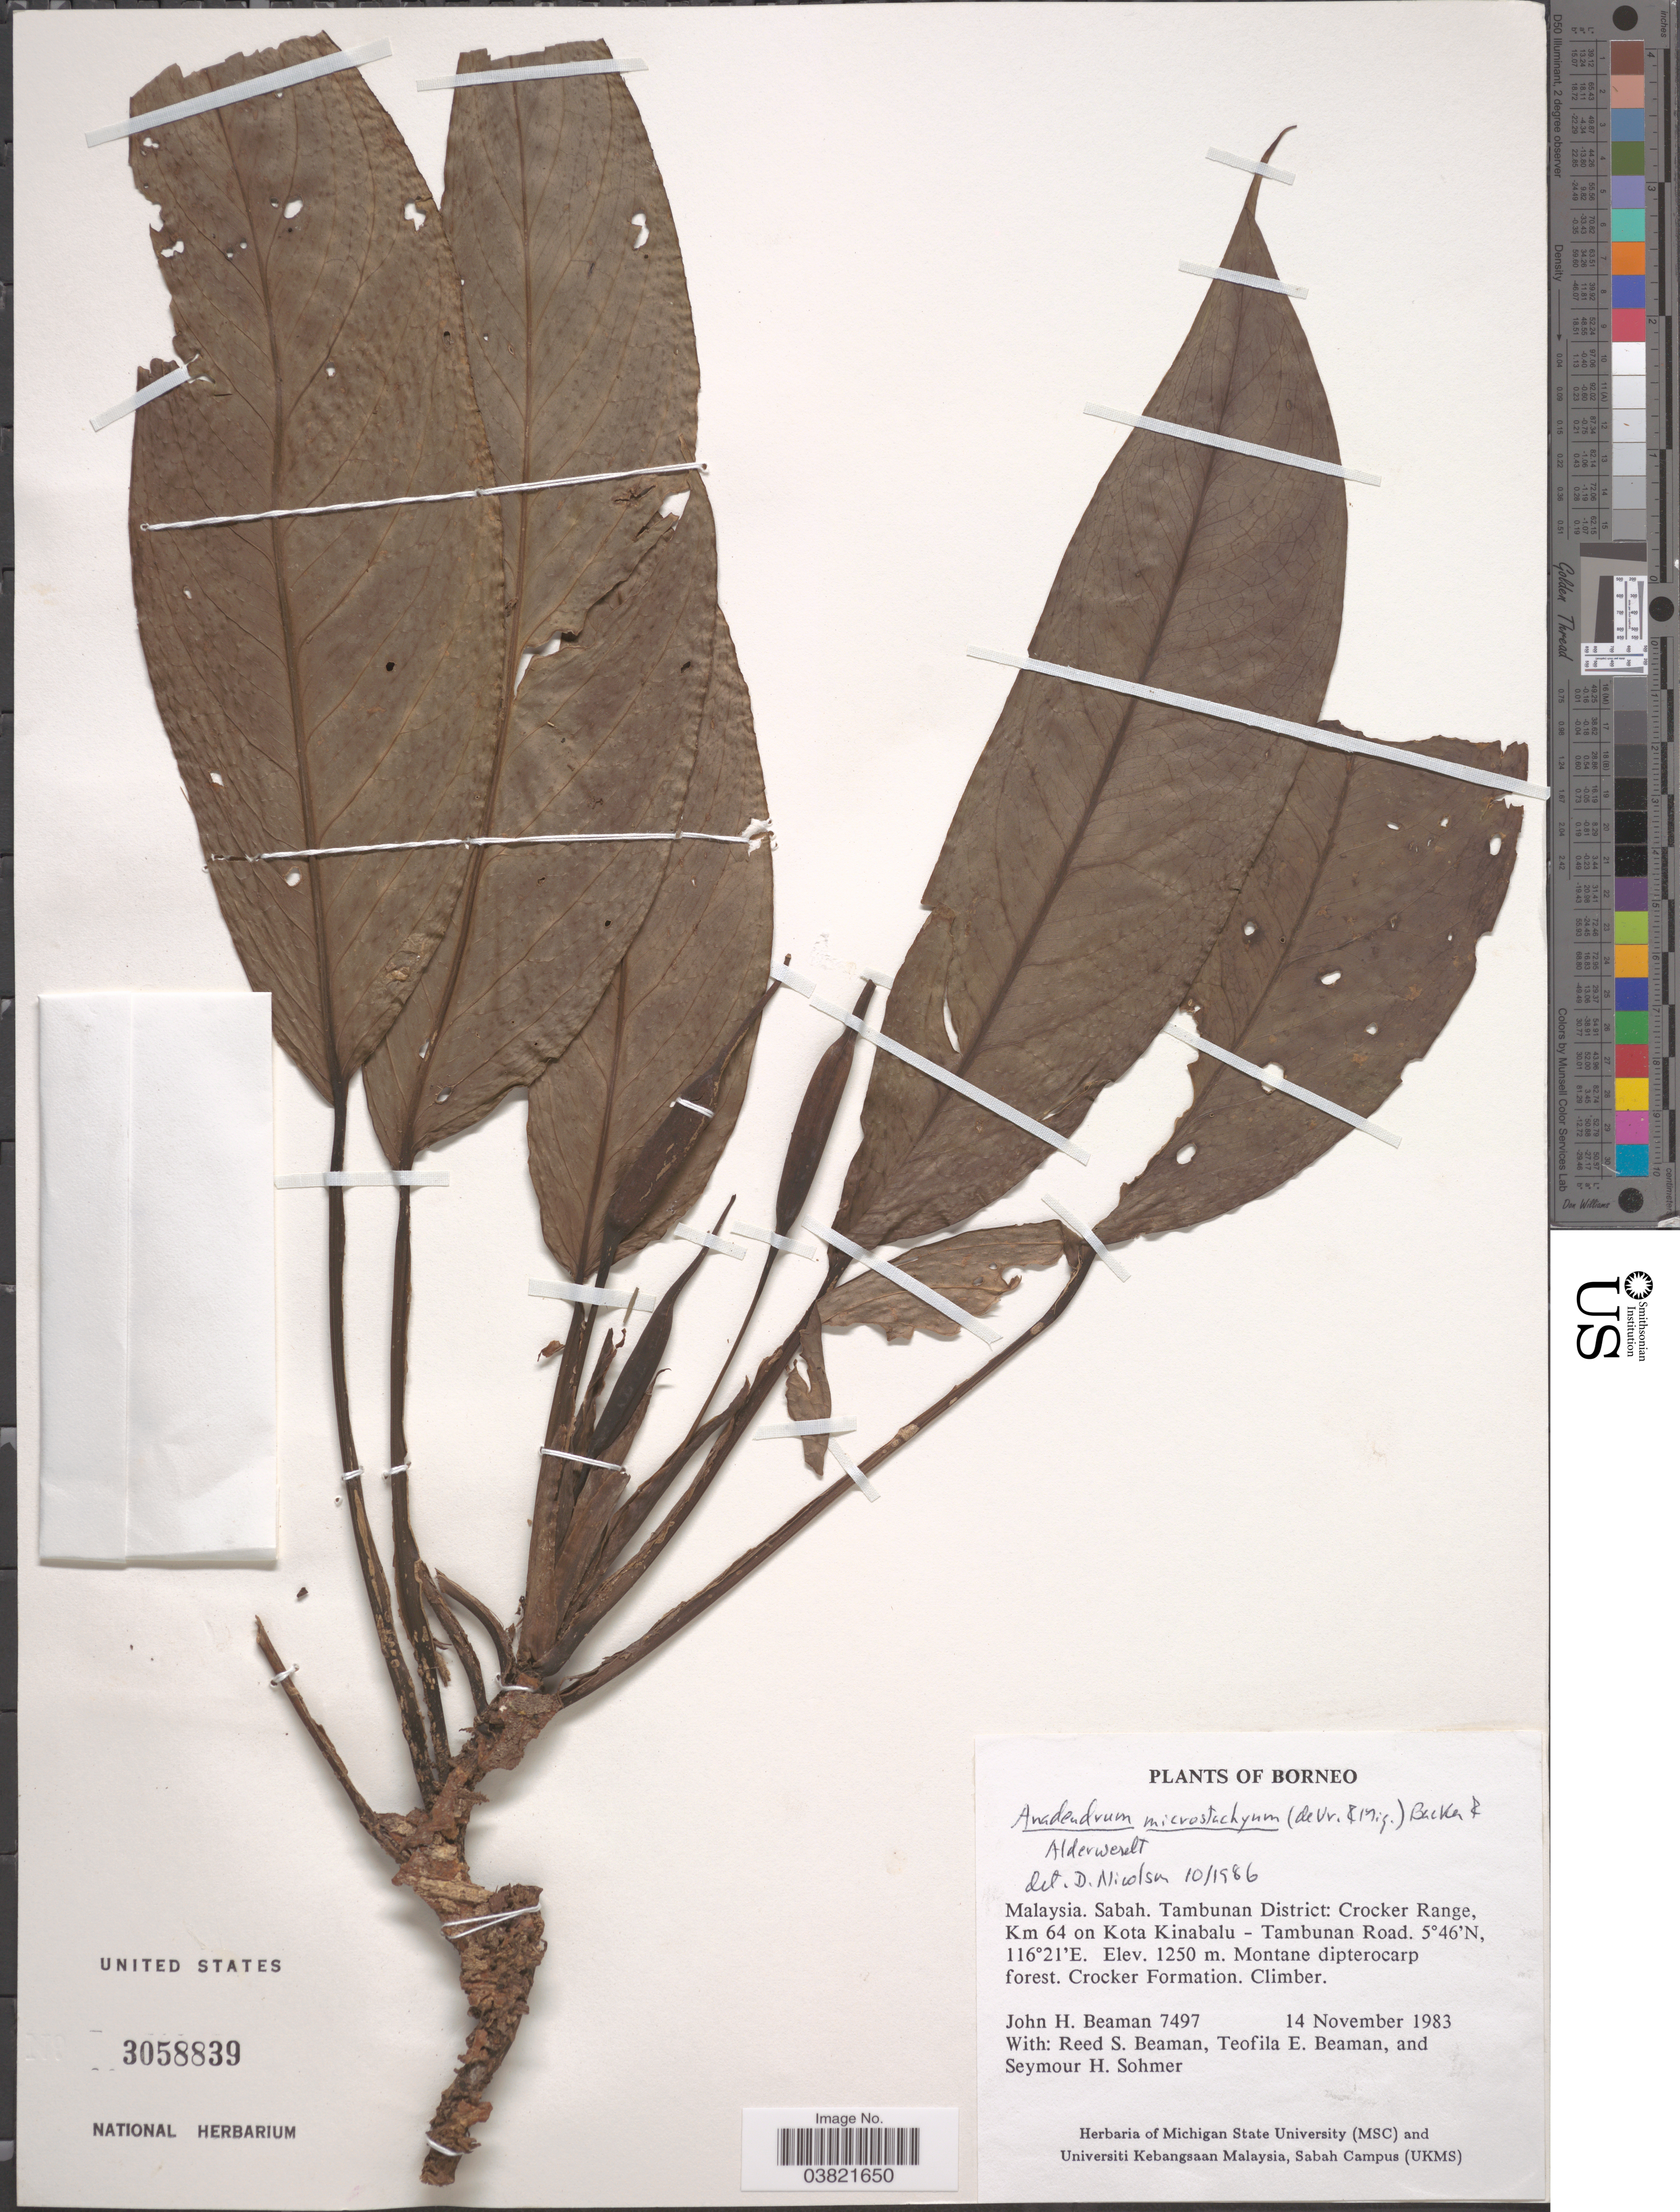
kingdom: Plantae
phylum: Tracheophyta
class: Liliopsida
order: Alismatales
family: Araceae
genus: Anadendrum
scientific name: Anadendrum microstachyum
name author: (de Vriese & Miq.) Backer & Alderw.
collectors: J. H. Beaman, R. S. Beaman, T. E. Beaman & S. H. Sohmer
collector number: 7497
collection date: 1983-11-14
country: Malaysia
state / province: Sabah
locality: Borneo. Tambunan District: Crocker Range, Km 64 on Kota Kinabalu - Tambunan Road. Montane dipterocarp forest. Crocker Formation.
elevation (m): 1250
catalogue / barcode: US 3058839